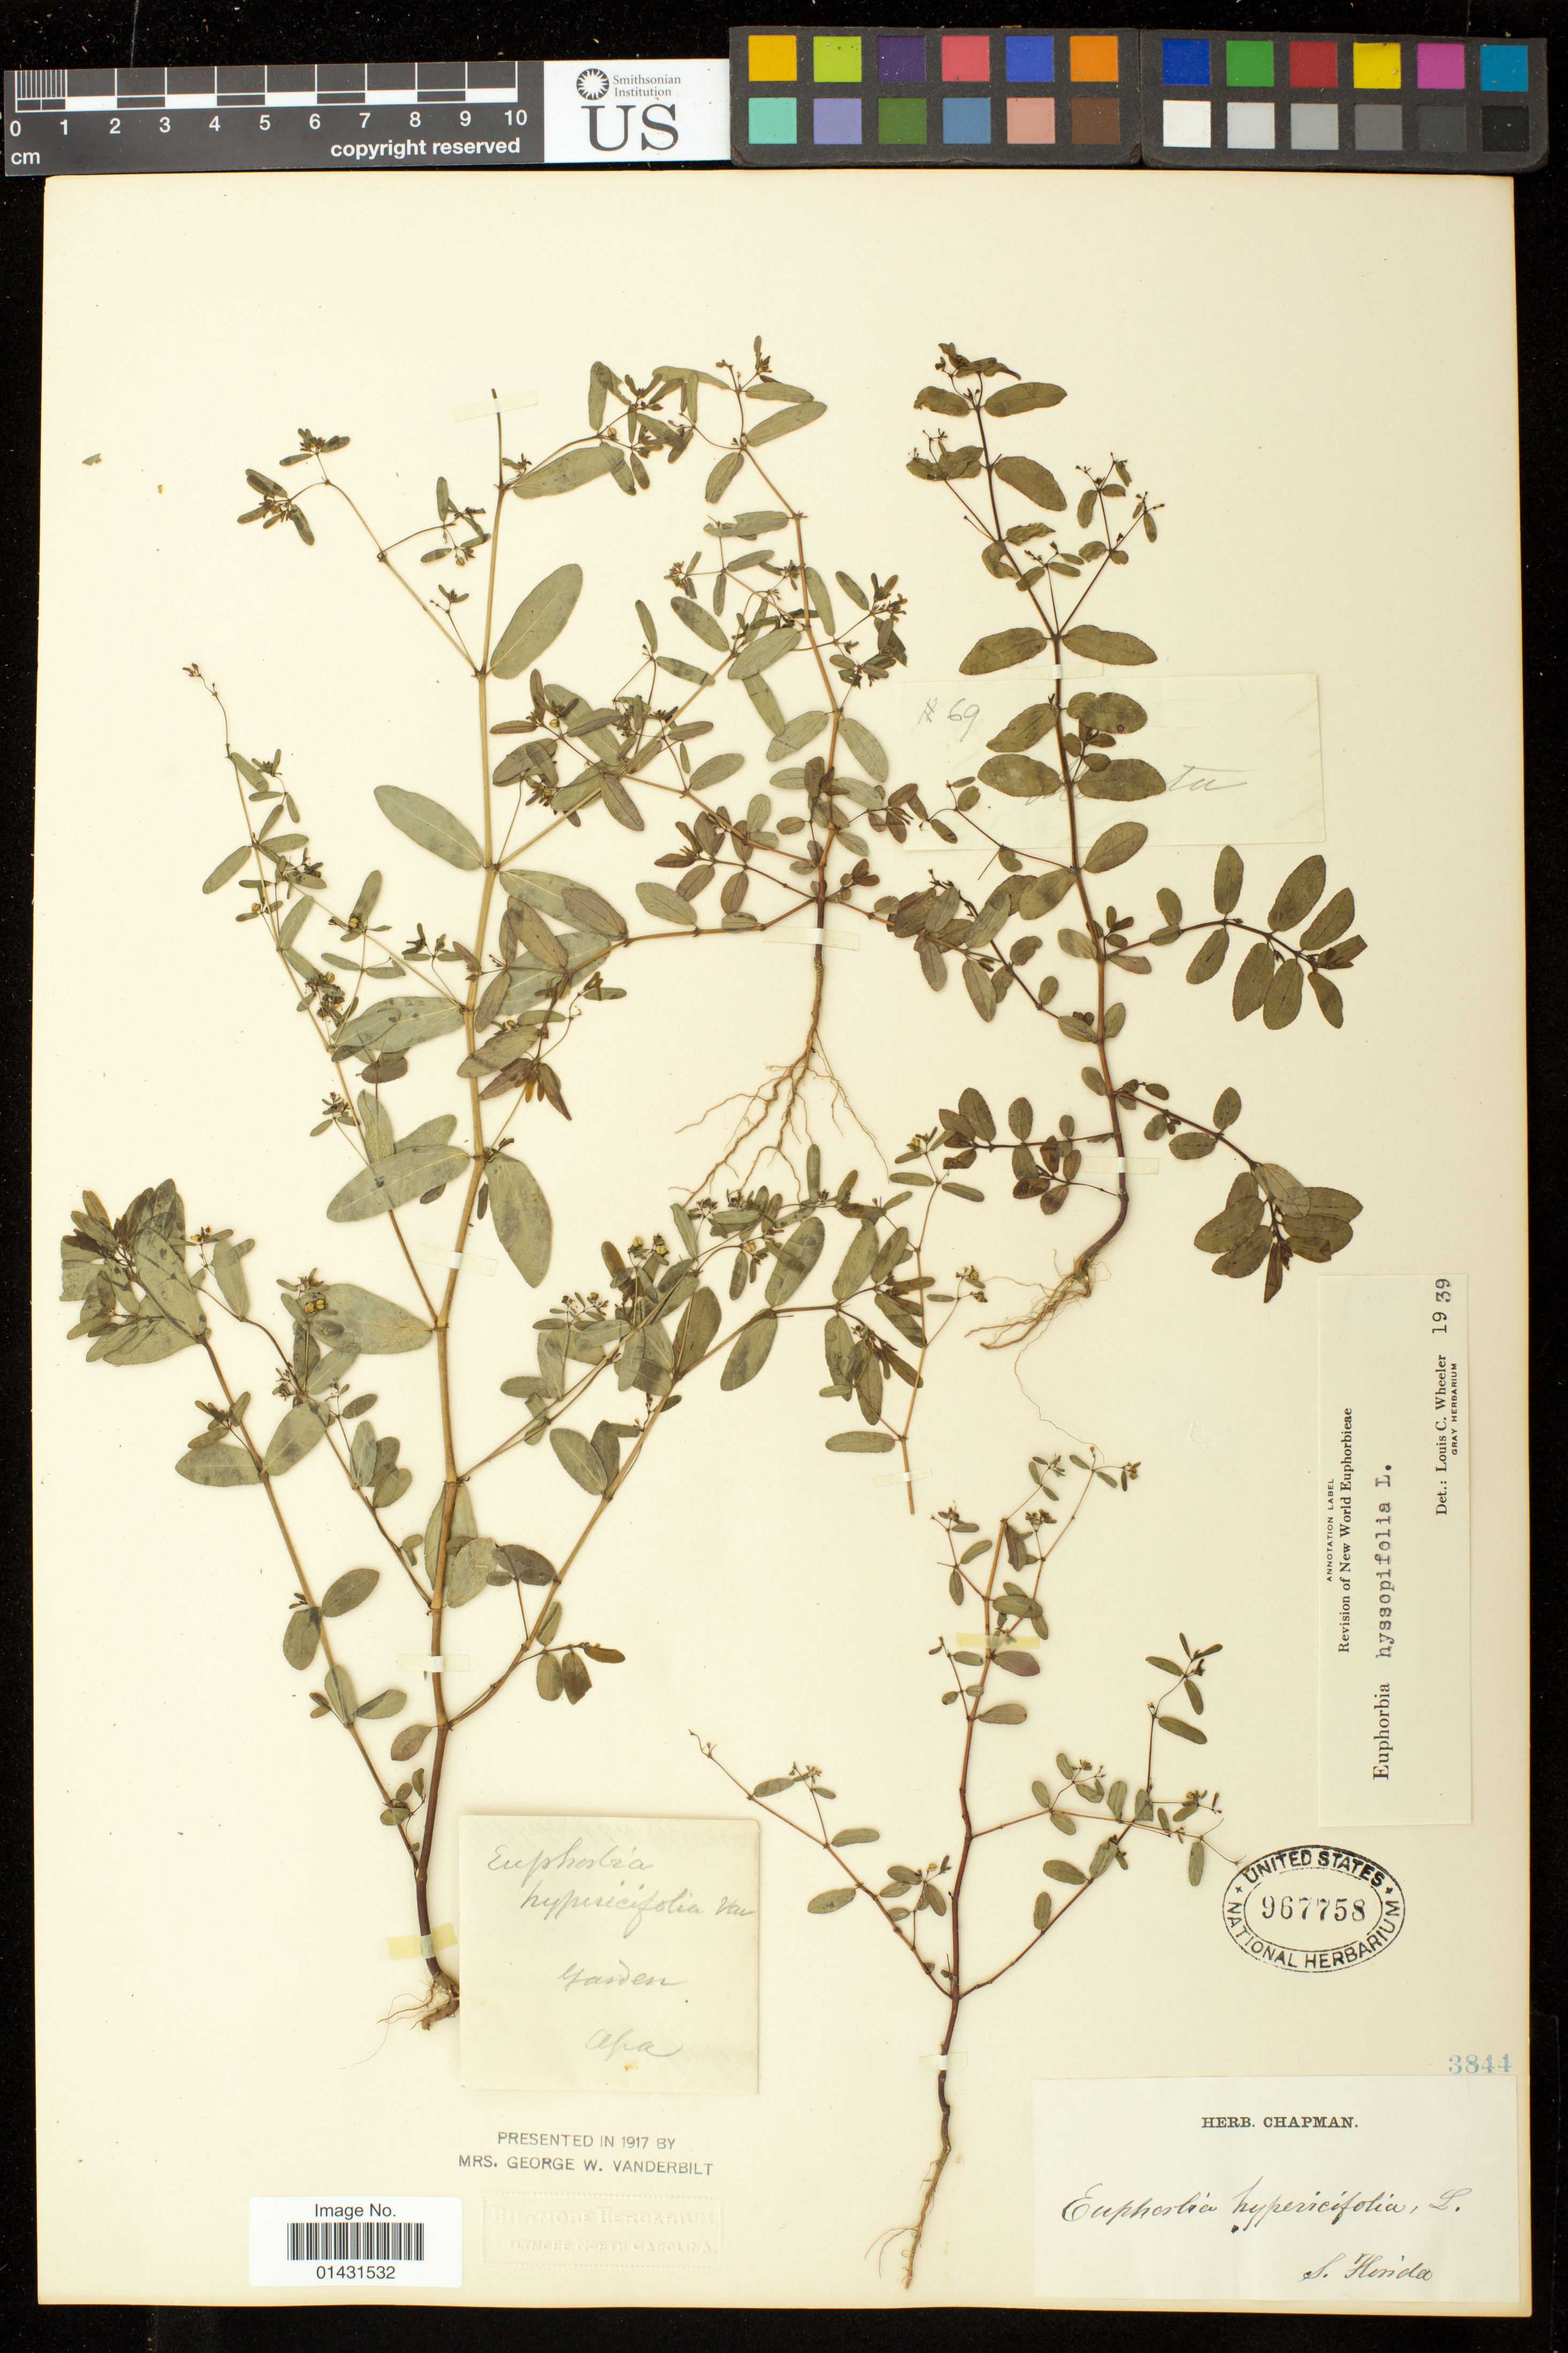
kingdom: Plantae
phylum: Tracheophyta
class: Magnoliopsida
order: Malpighiales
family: Euphorbiaceae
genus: Euphorbia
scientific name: Euphorbia hyssopifolia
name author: L.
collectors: -. Apa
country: United States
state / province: Florida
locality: S. Florida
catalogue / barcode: US 967758